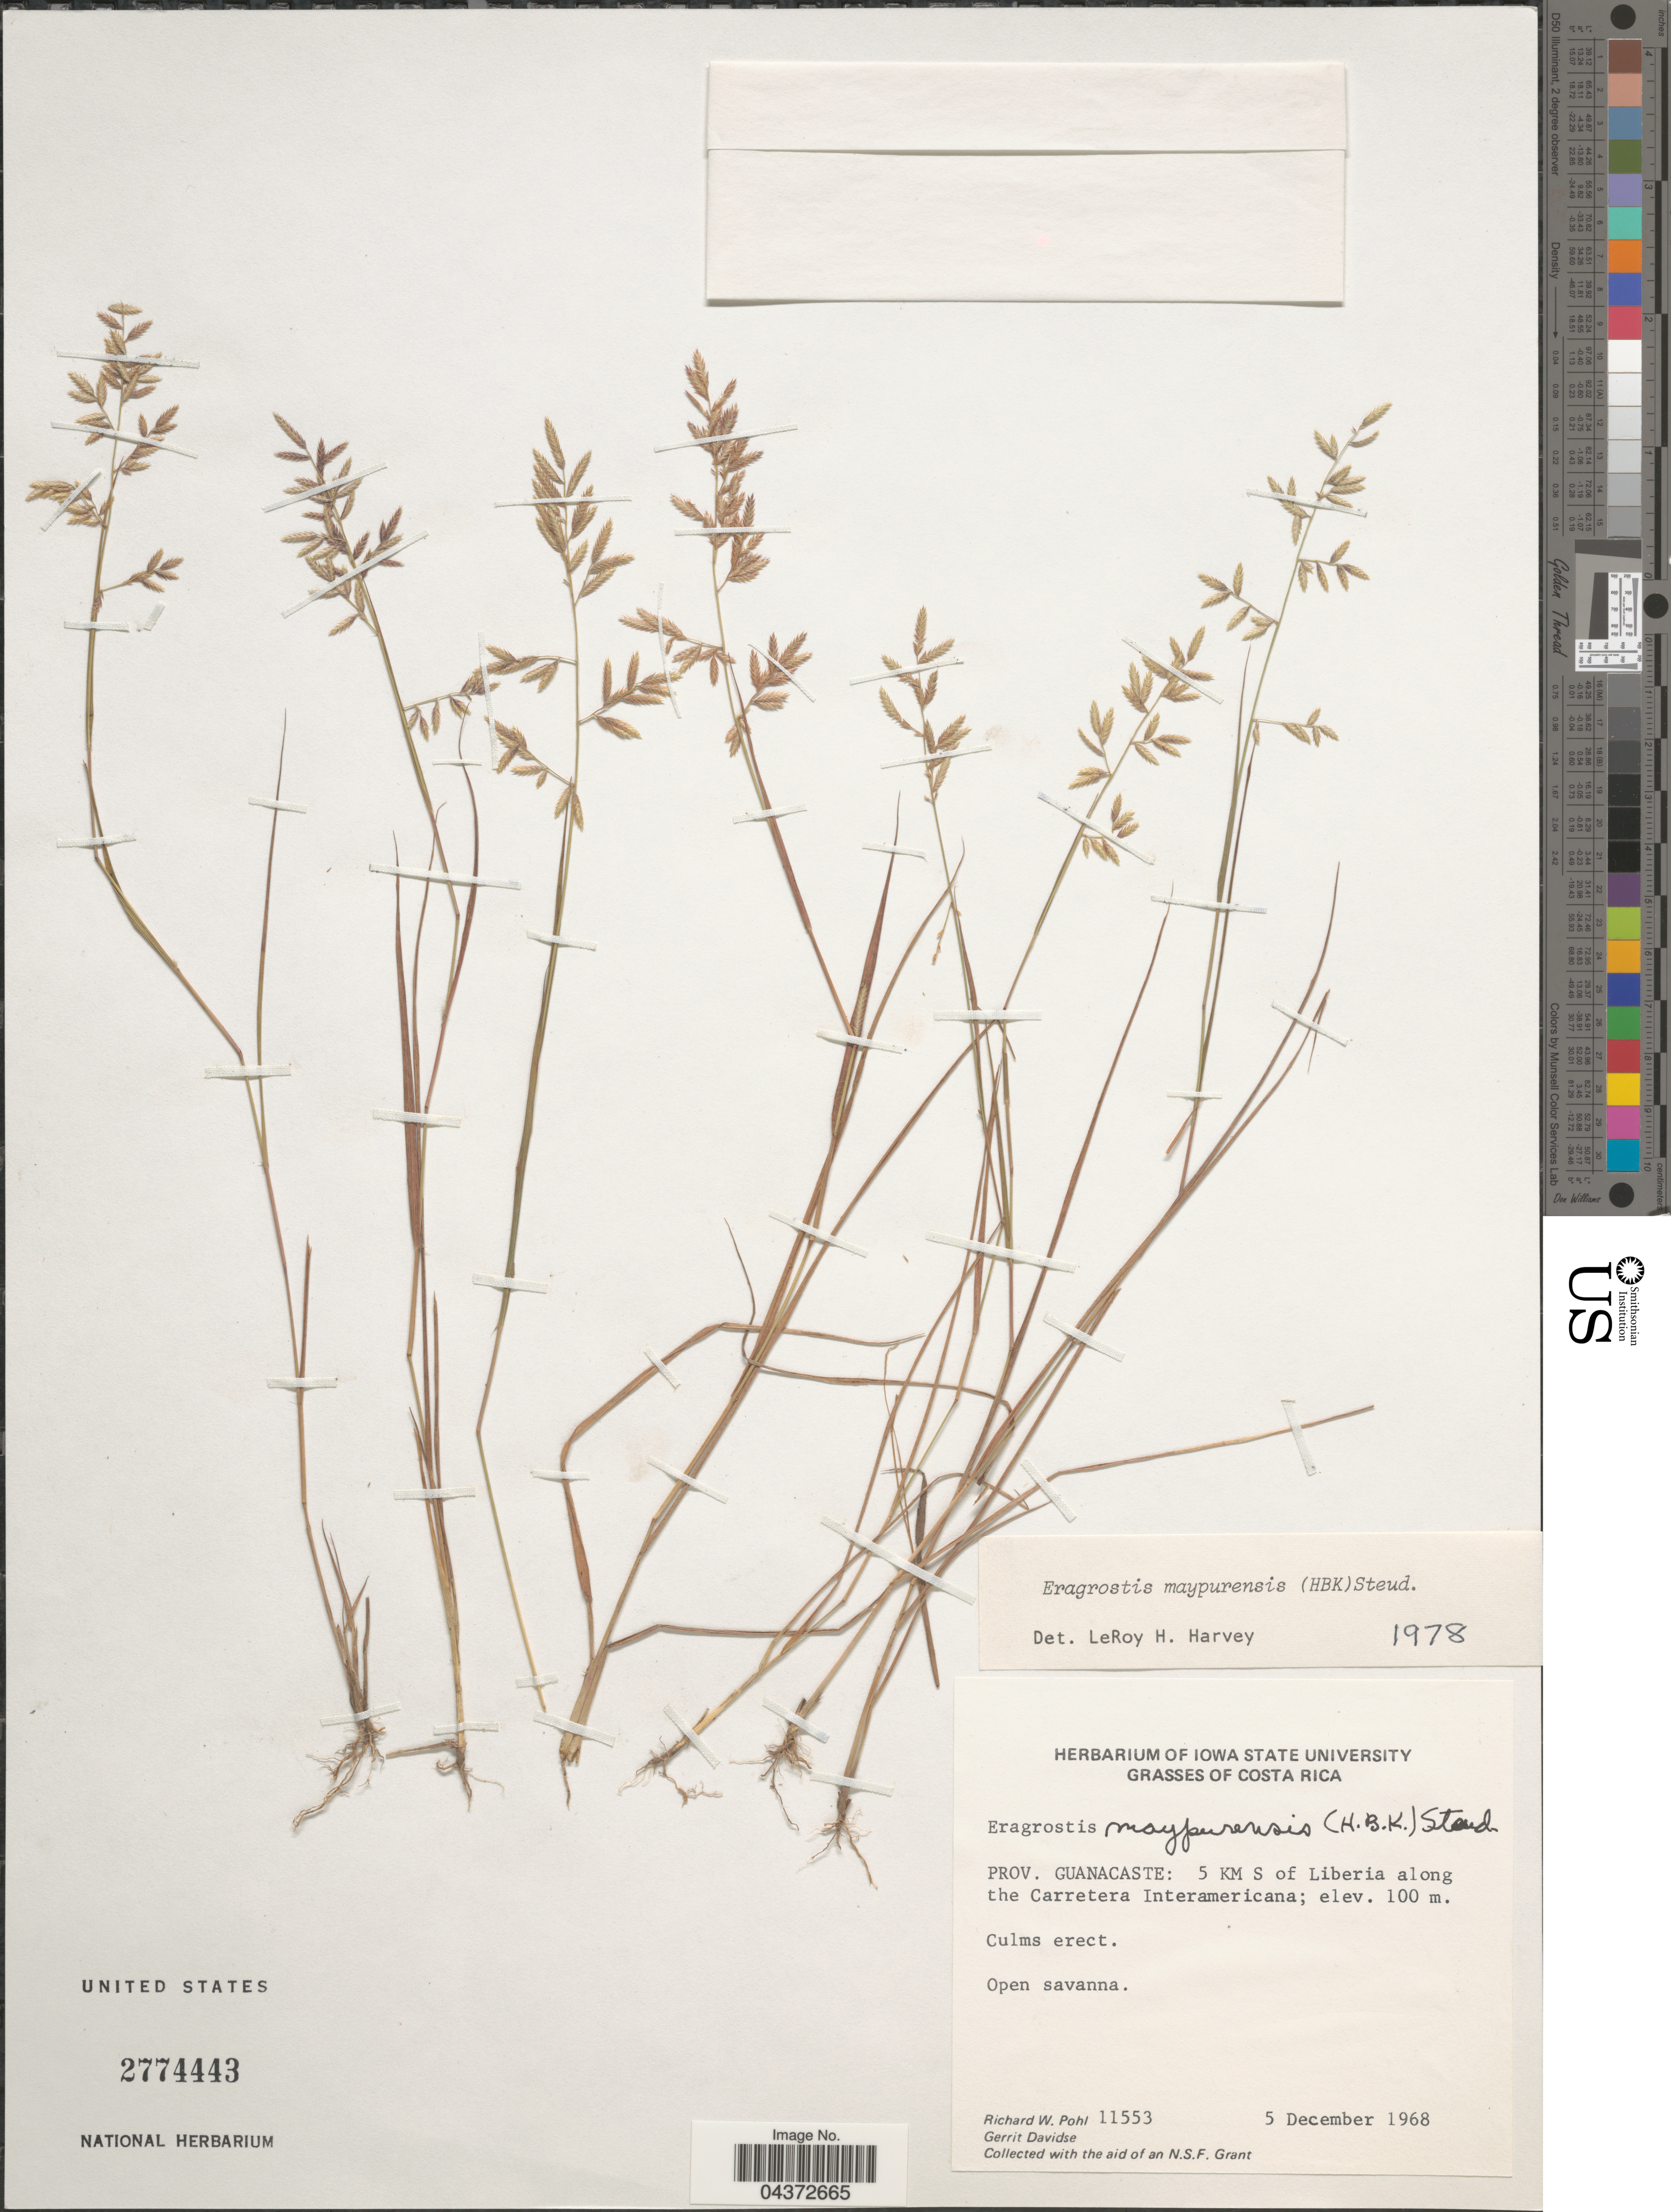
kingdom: Plantae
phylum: Tracheophyta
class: Liliopsida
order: Poales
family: Poaceae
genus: Eragrostis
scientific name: Eragrostis maypurensis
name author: (Kunth) Steud.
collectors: R. W. Pohl & G. Davidse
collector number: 11553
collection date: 1968-12-05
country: Costa Rica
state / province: Guanacaste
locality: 5 KM S of Liberia along the Carretera Interamericana; Open savanna.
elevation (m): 100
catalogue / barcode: US 2774443